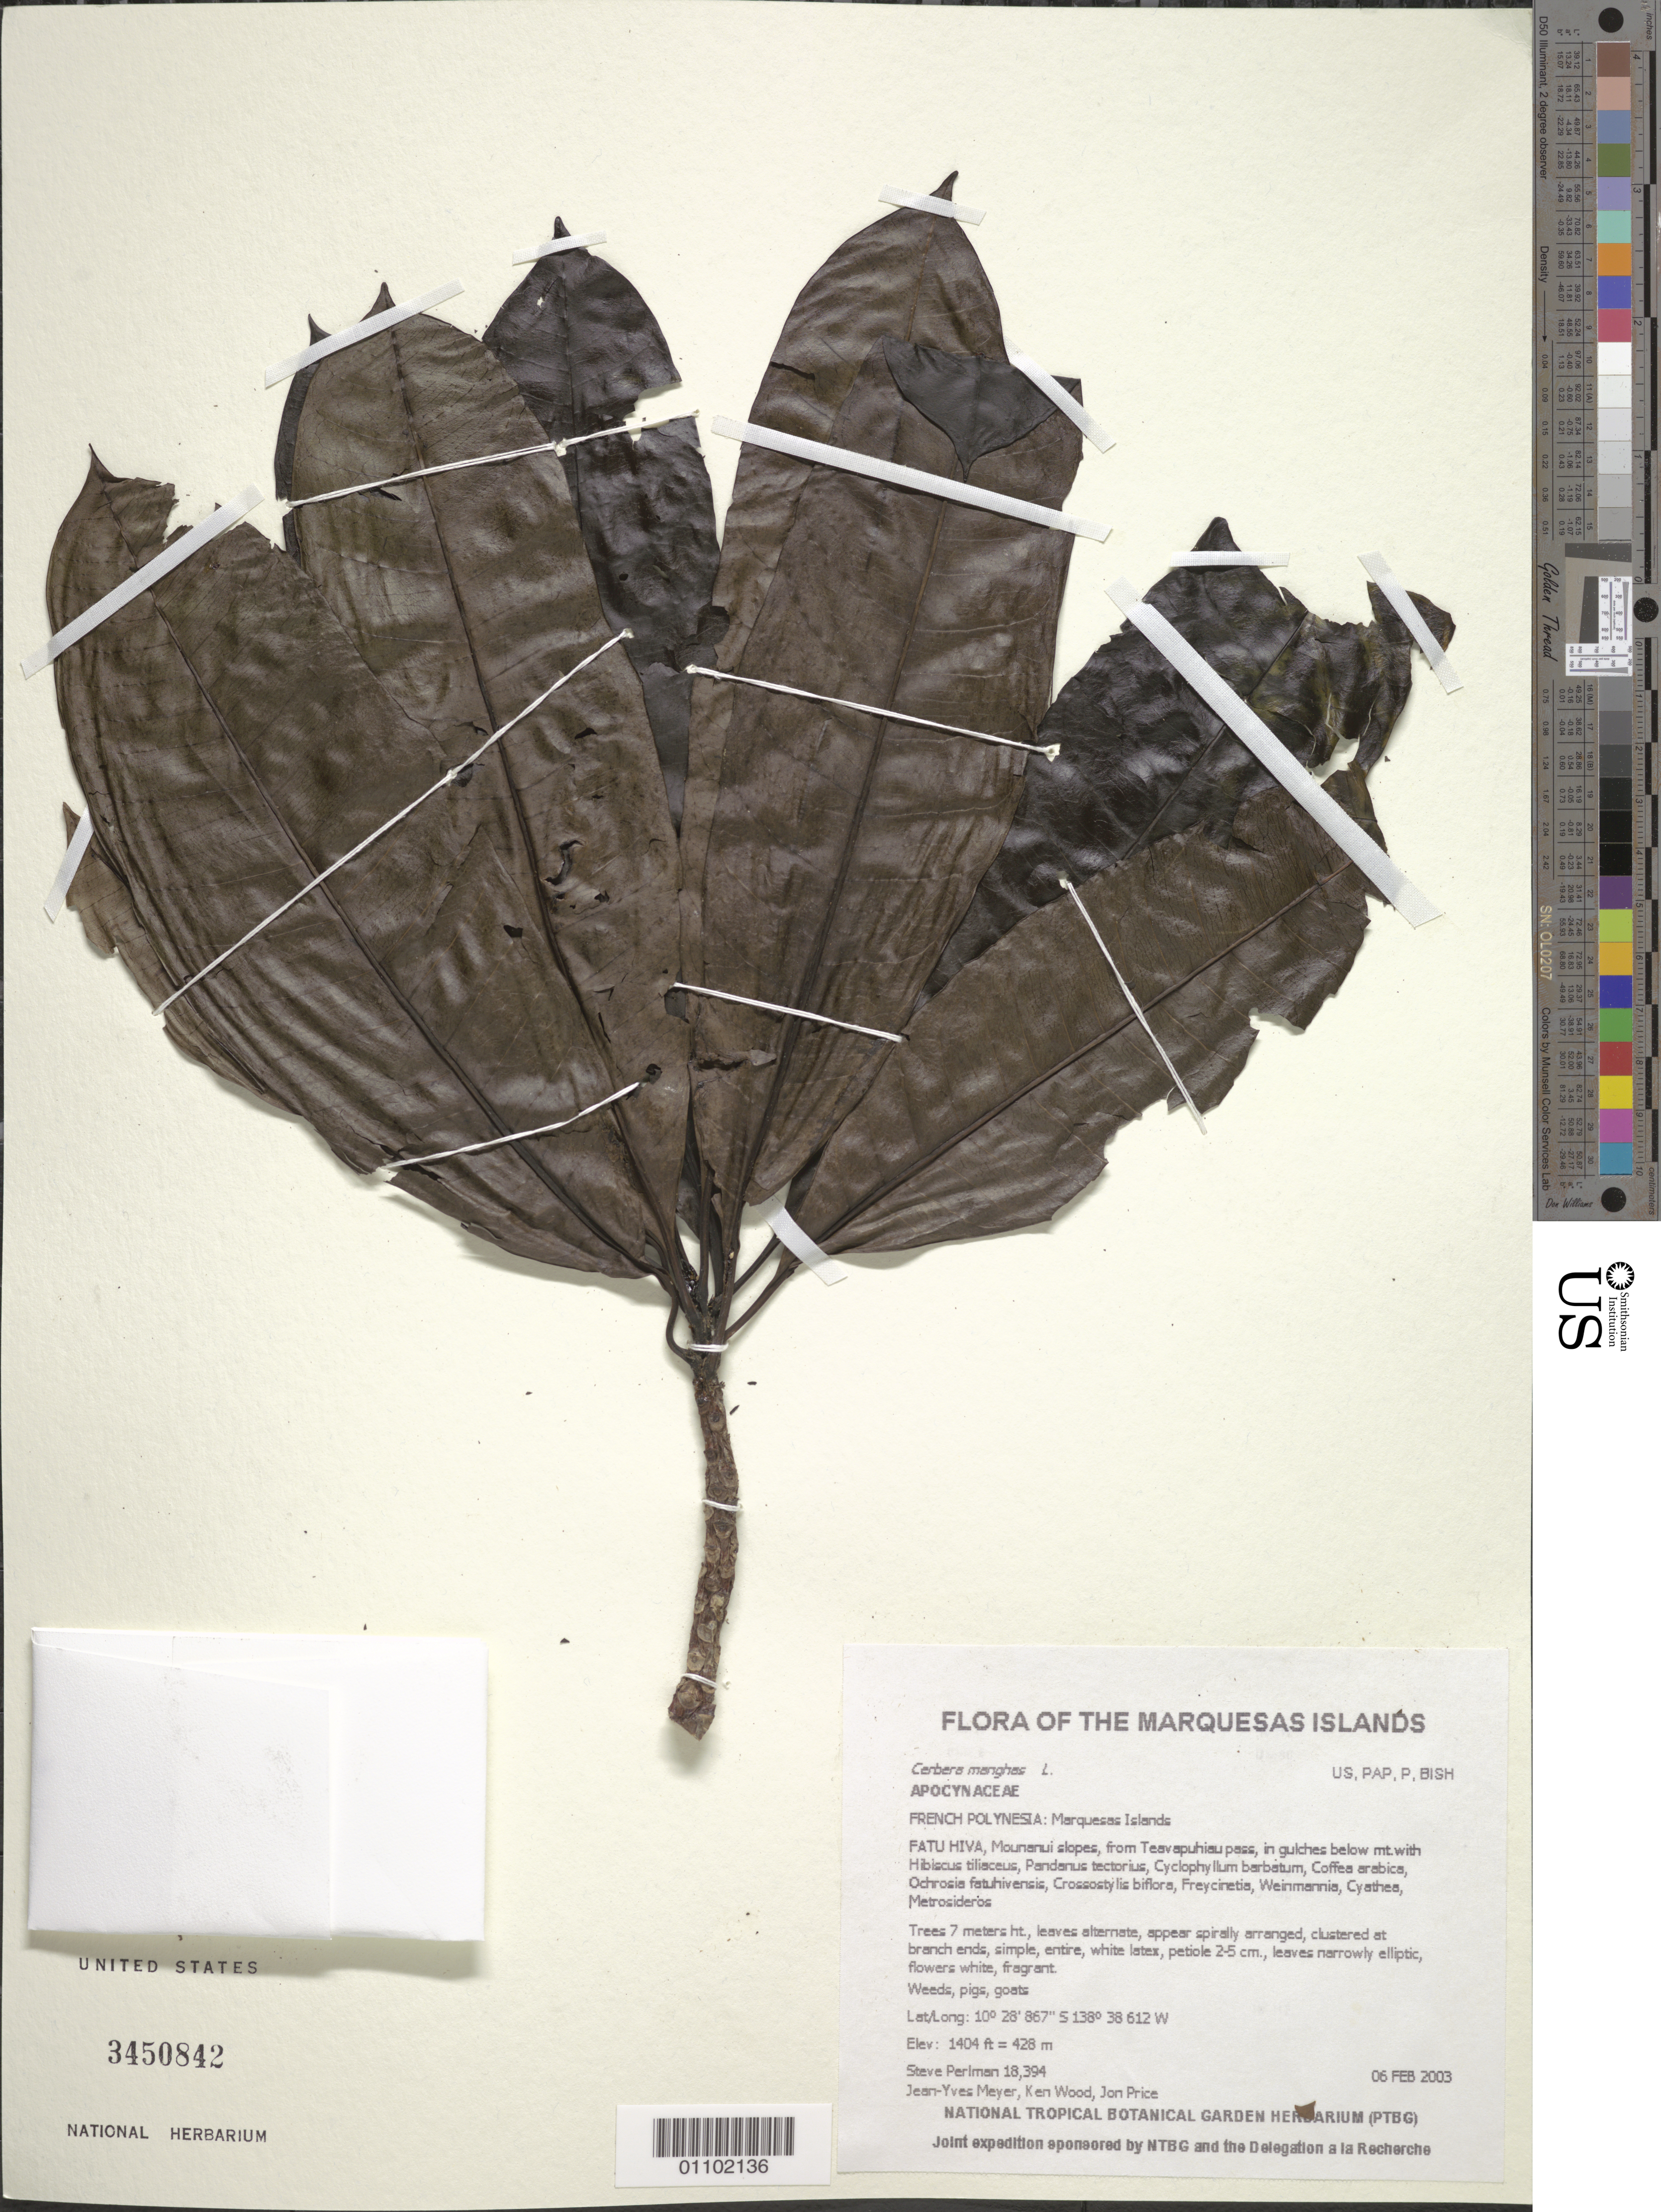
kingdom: Plantae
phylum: Tracheophyta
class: Magnoliopsida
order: Gentianales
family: Apocynaceae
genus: Cerbera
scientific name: Cerbera manghas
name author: L.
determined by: Lorence, David H., (PTBG), National Tropical Botanical Garden (UNITED STATES)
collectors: S. P. Perlman, J.-Y. Meyer, K. R. Wood & J. Price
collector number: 18394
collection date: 2003-02-06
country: French Polynesia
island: Fatu Hiva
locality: Mounanui slopes, from Teavapuhiau pass, in gulches below mt.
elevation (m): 428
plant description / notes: Weeds, pigs, goats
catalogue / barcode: US 3450842